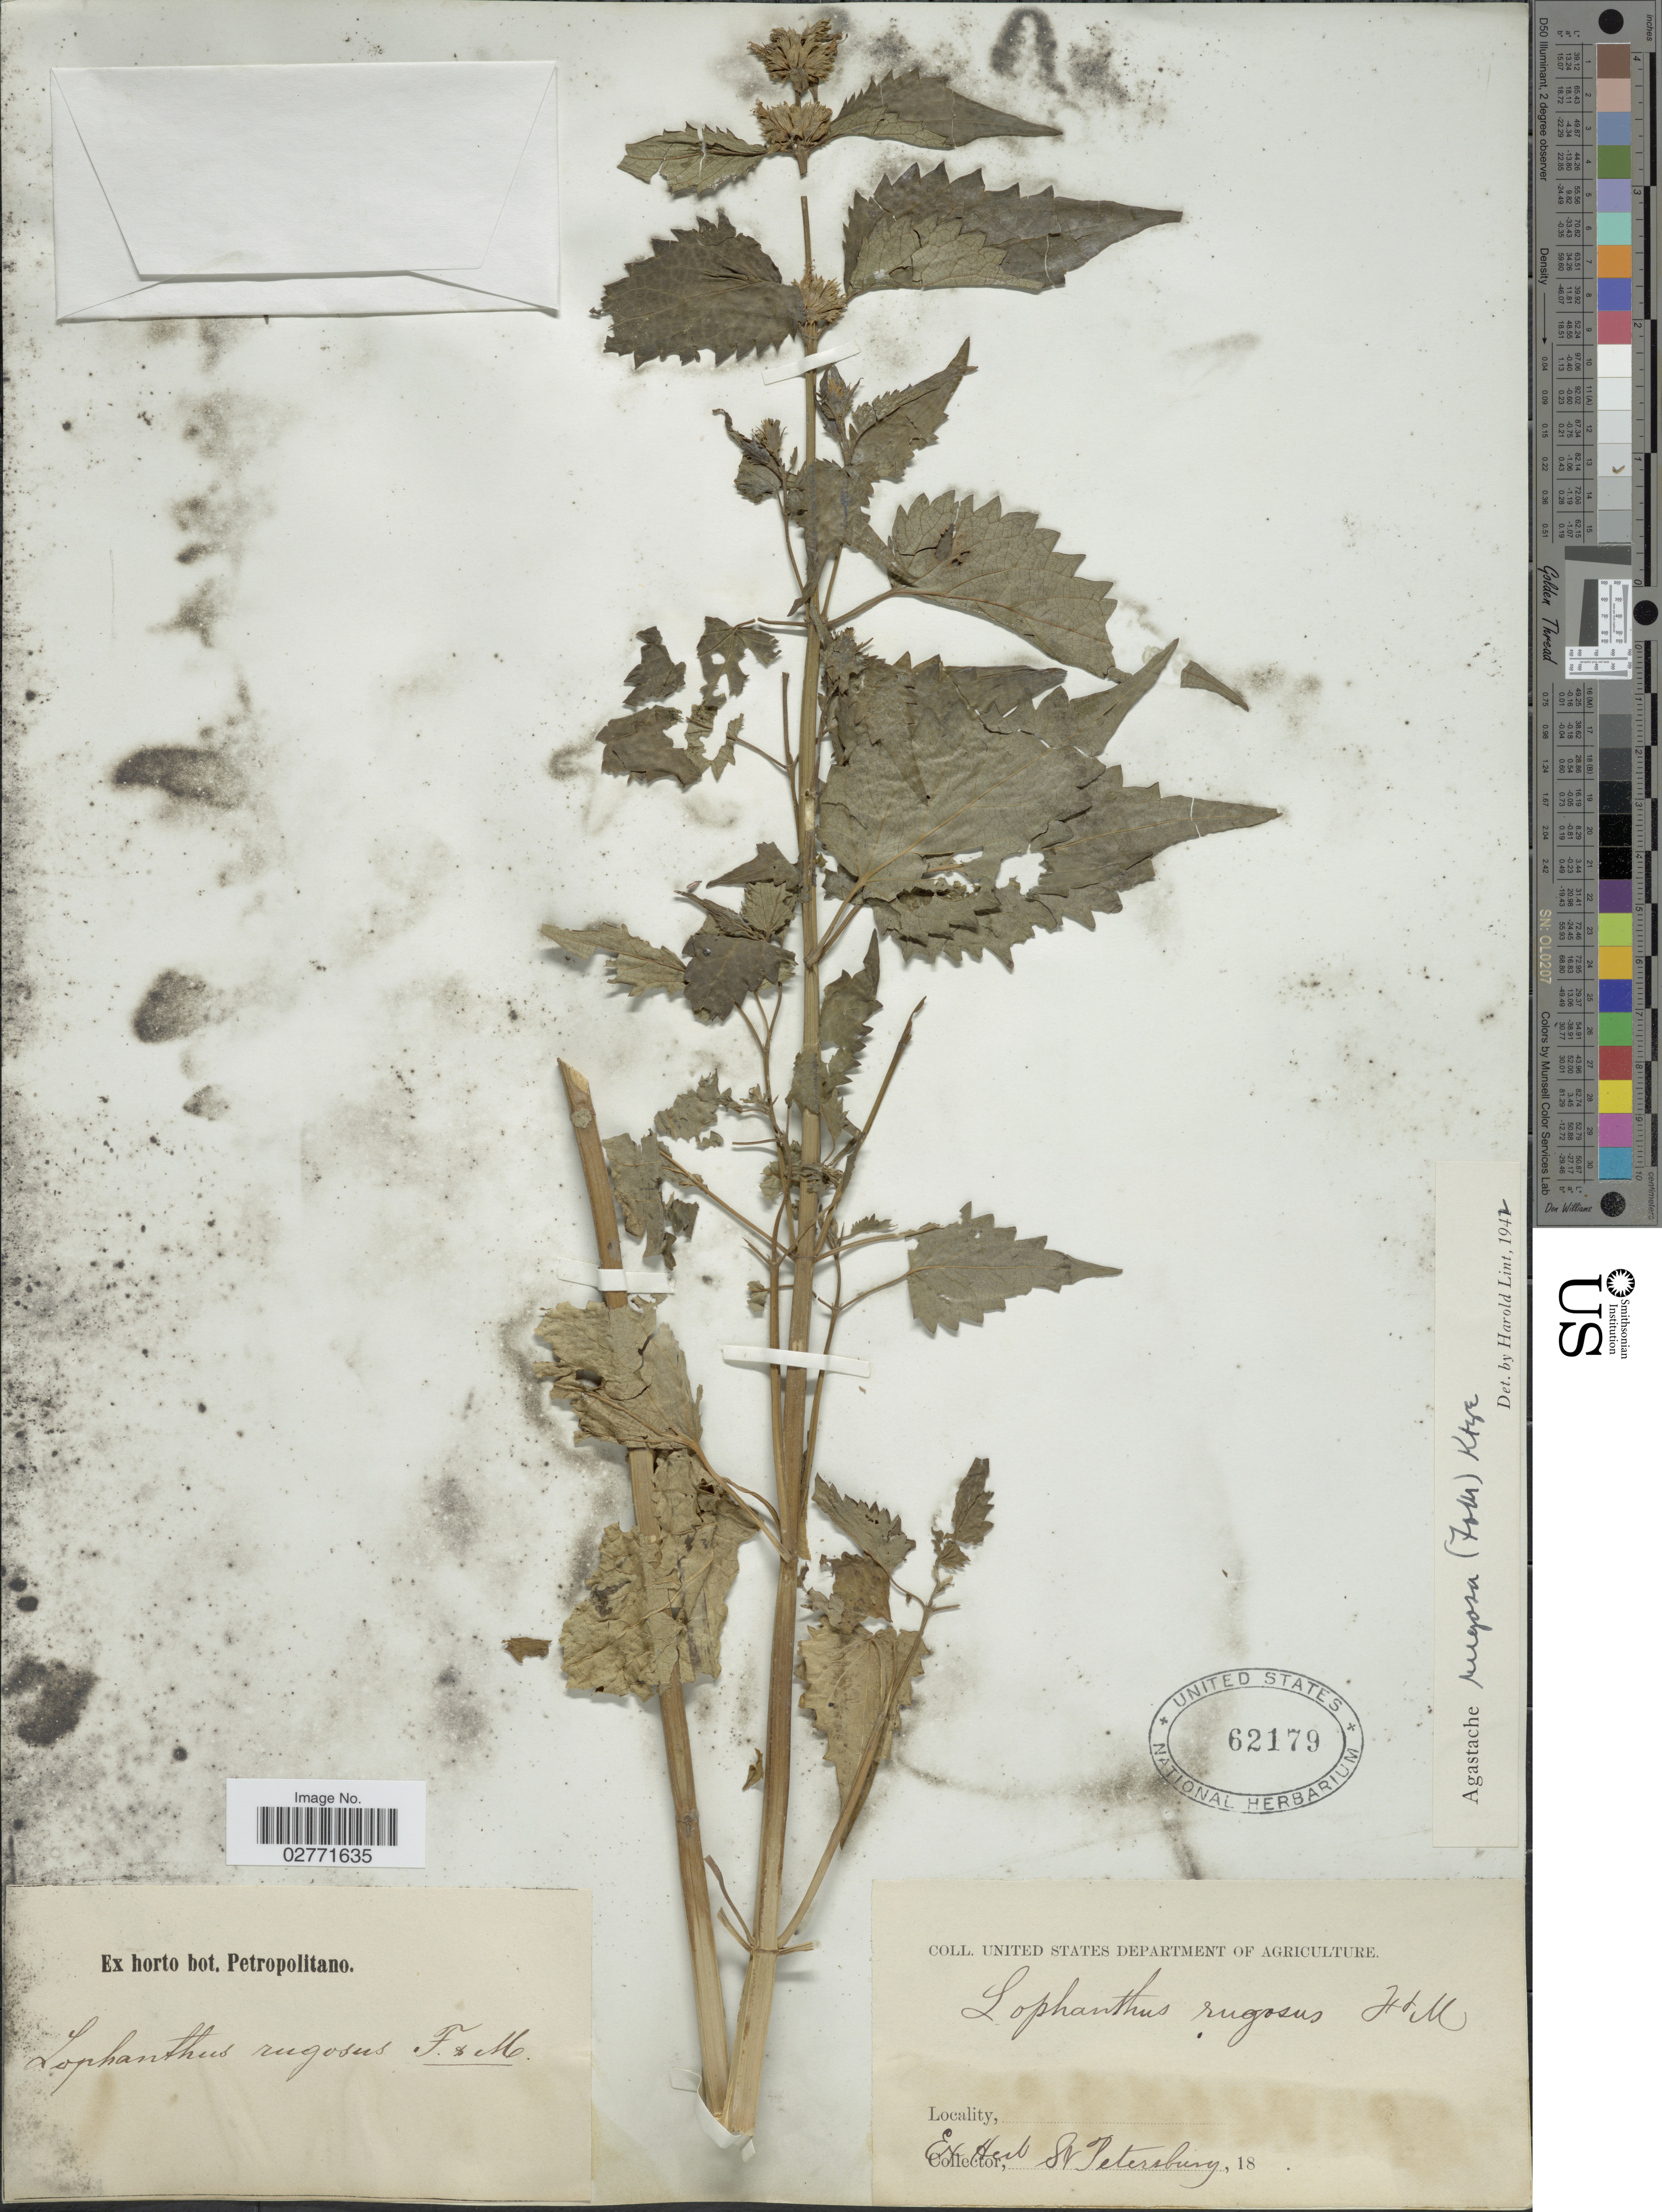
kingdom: Plantae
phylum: Tracheophyta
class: Magnoliopsida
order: Lamiales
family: Lamiaceae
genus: Agastache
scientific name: Agastache rugosa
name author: (Fisch. & C.A. Mey.) Kuntze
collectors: ex Horto Bot. Petropolitano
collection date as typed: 18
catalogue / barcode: US 62179